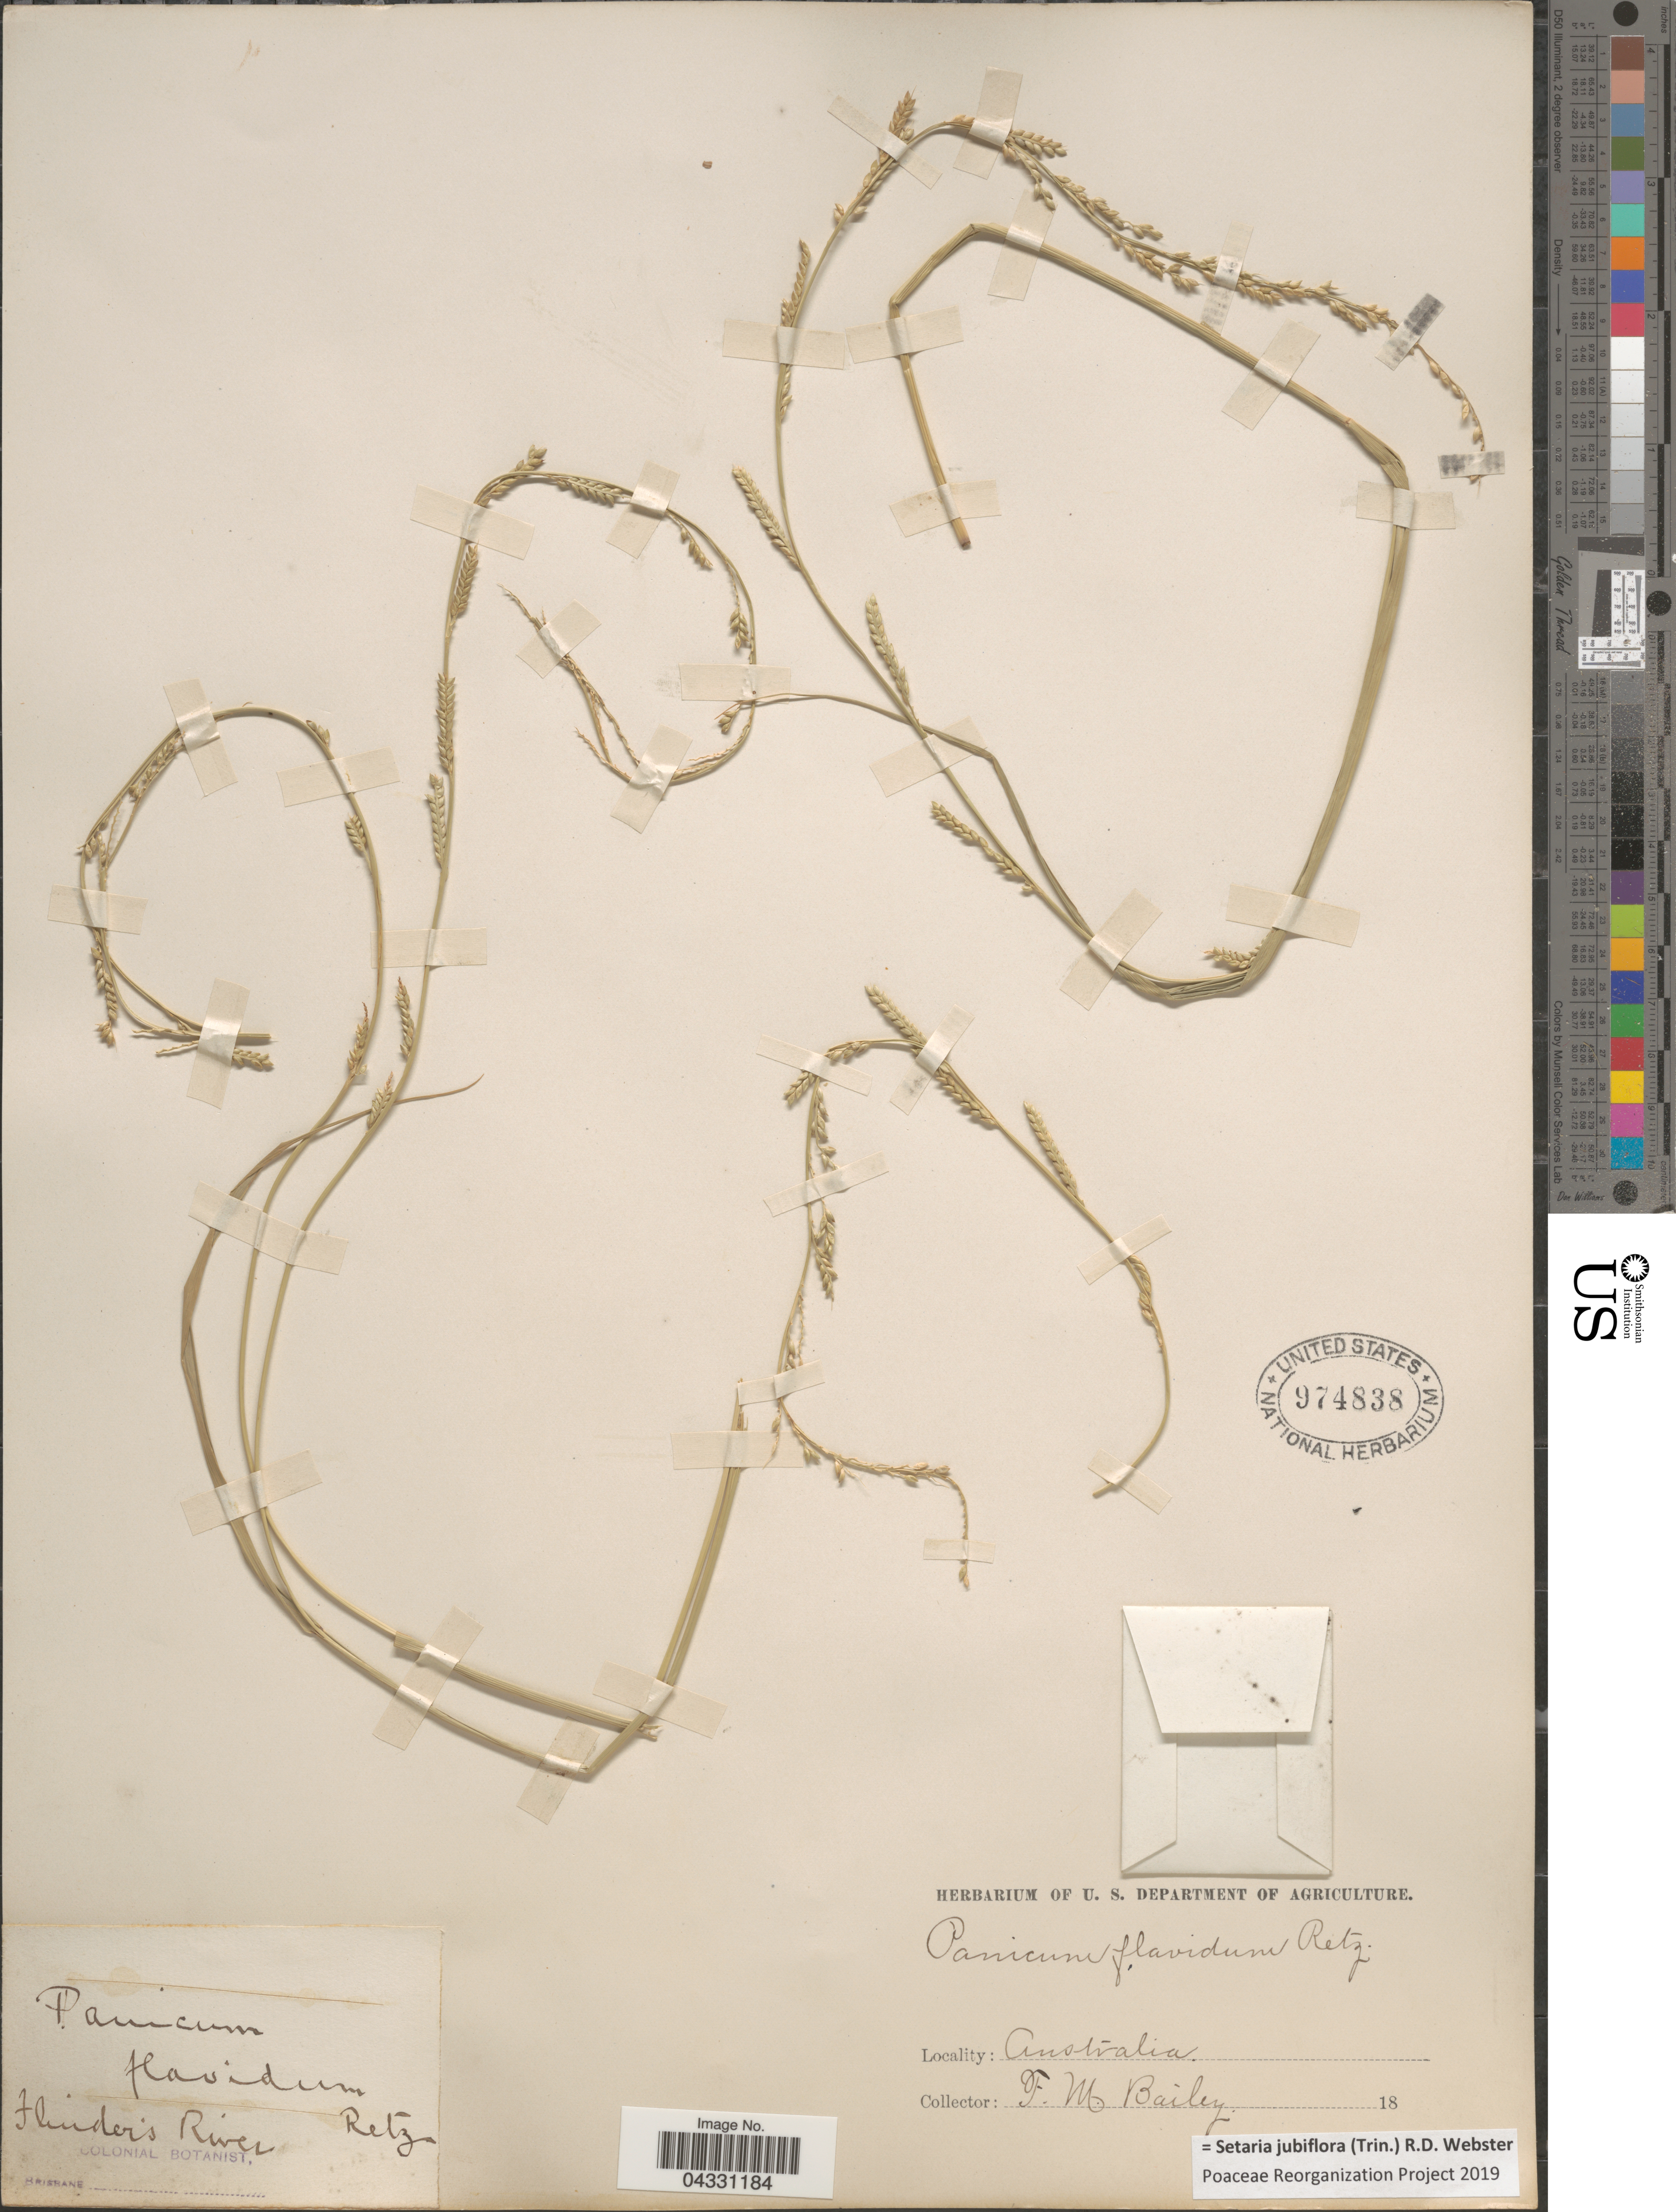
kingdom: Plantae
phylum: Tracheophyta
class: Liliopsida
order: Poales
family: Poaceae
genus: Setaria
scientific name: Setaria jubiflora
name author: (Trin.) R.D. Webster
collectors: F. M. Bailey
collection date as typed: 18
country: Australia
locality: Flinder's River.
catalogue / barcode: US 974838